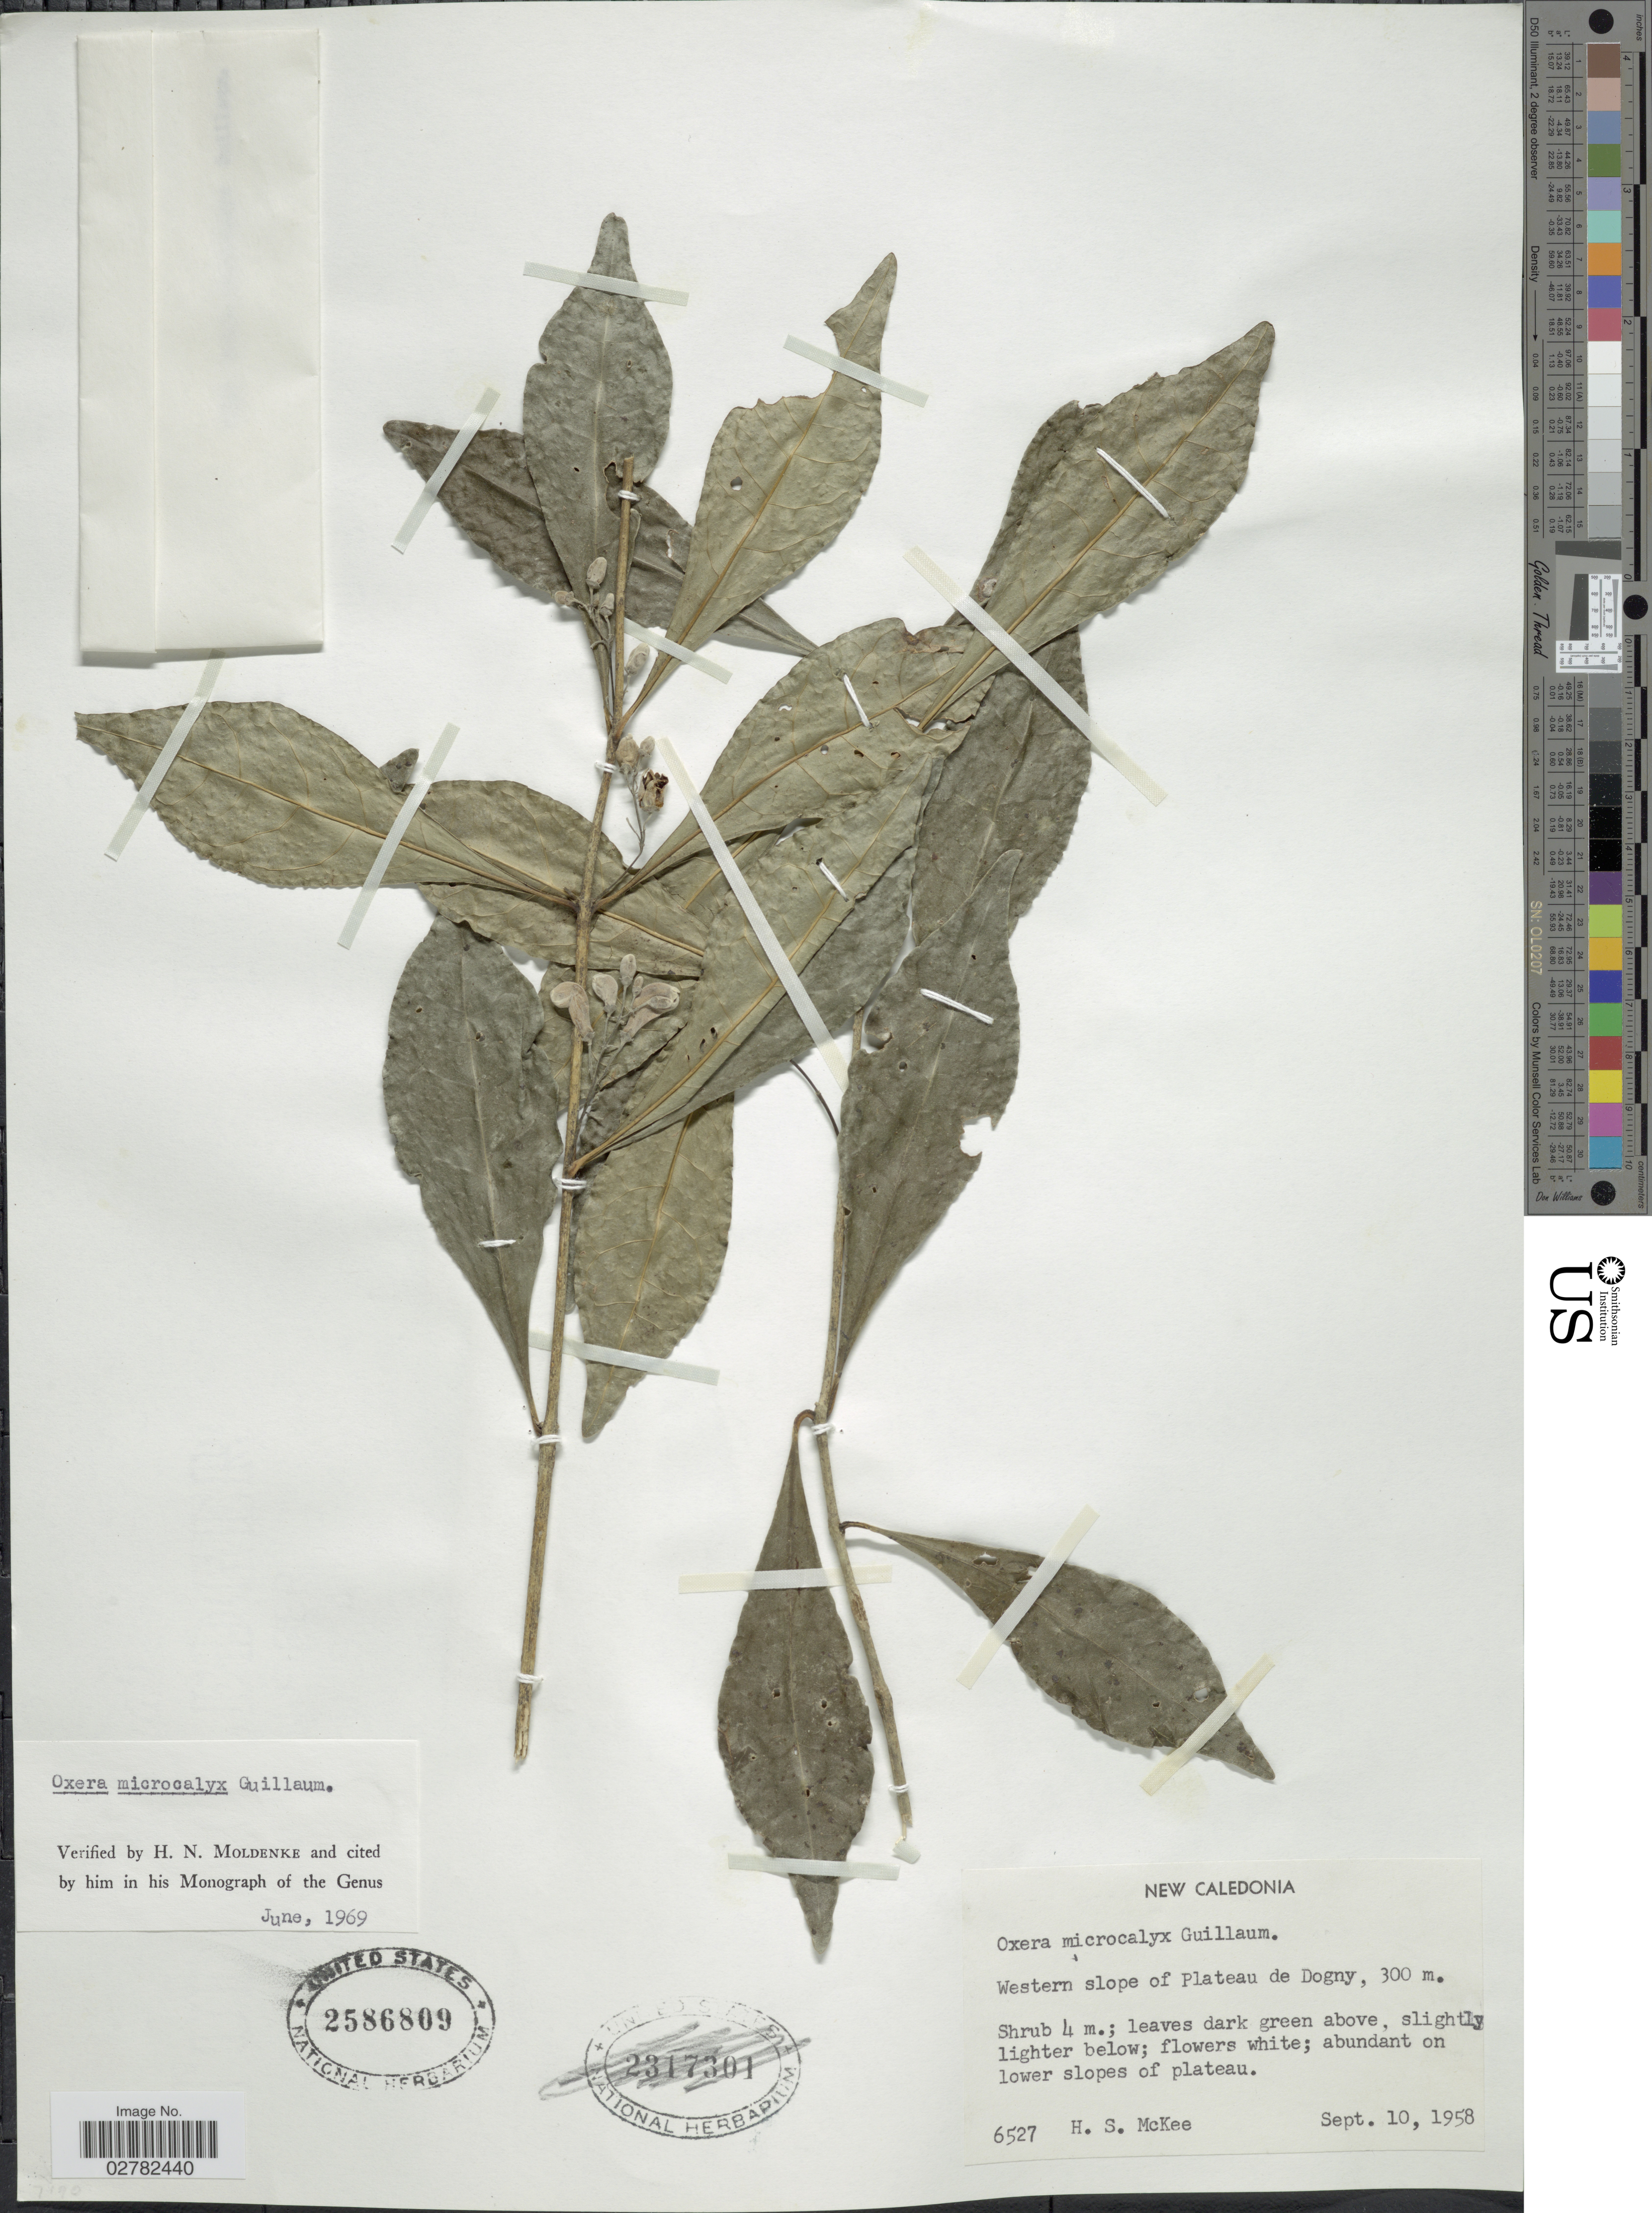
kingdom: Plantae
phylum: Tracheophyta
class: Magnoliopsida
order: Lamiales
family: Lamiaceae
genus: Oxera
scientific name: Oxera microcalyx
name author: Guillaumin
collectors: H. S. McKee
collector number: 6527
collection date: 1958-09-10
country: New Caledonia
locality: Western slope of Plateau de Dogny.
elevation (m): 300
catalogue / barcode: US 2586809